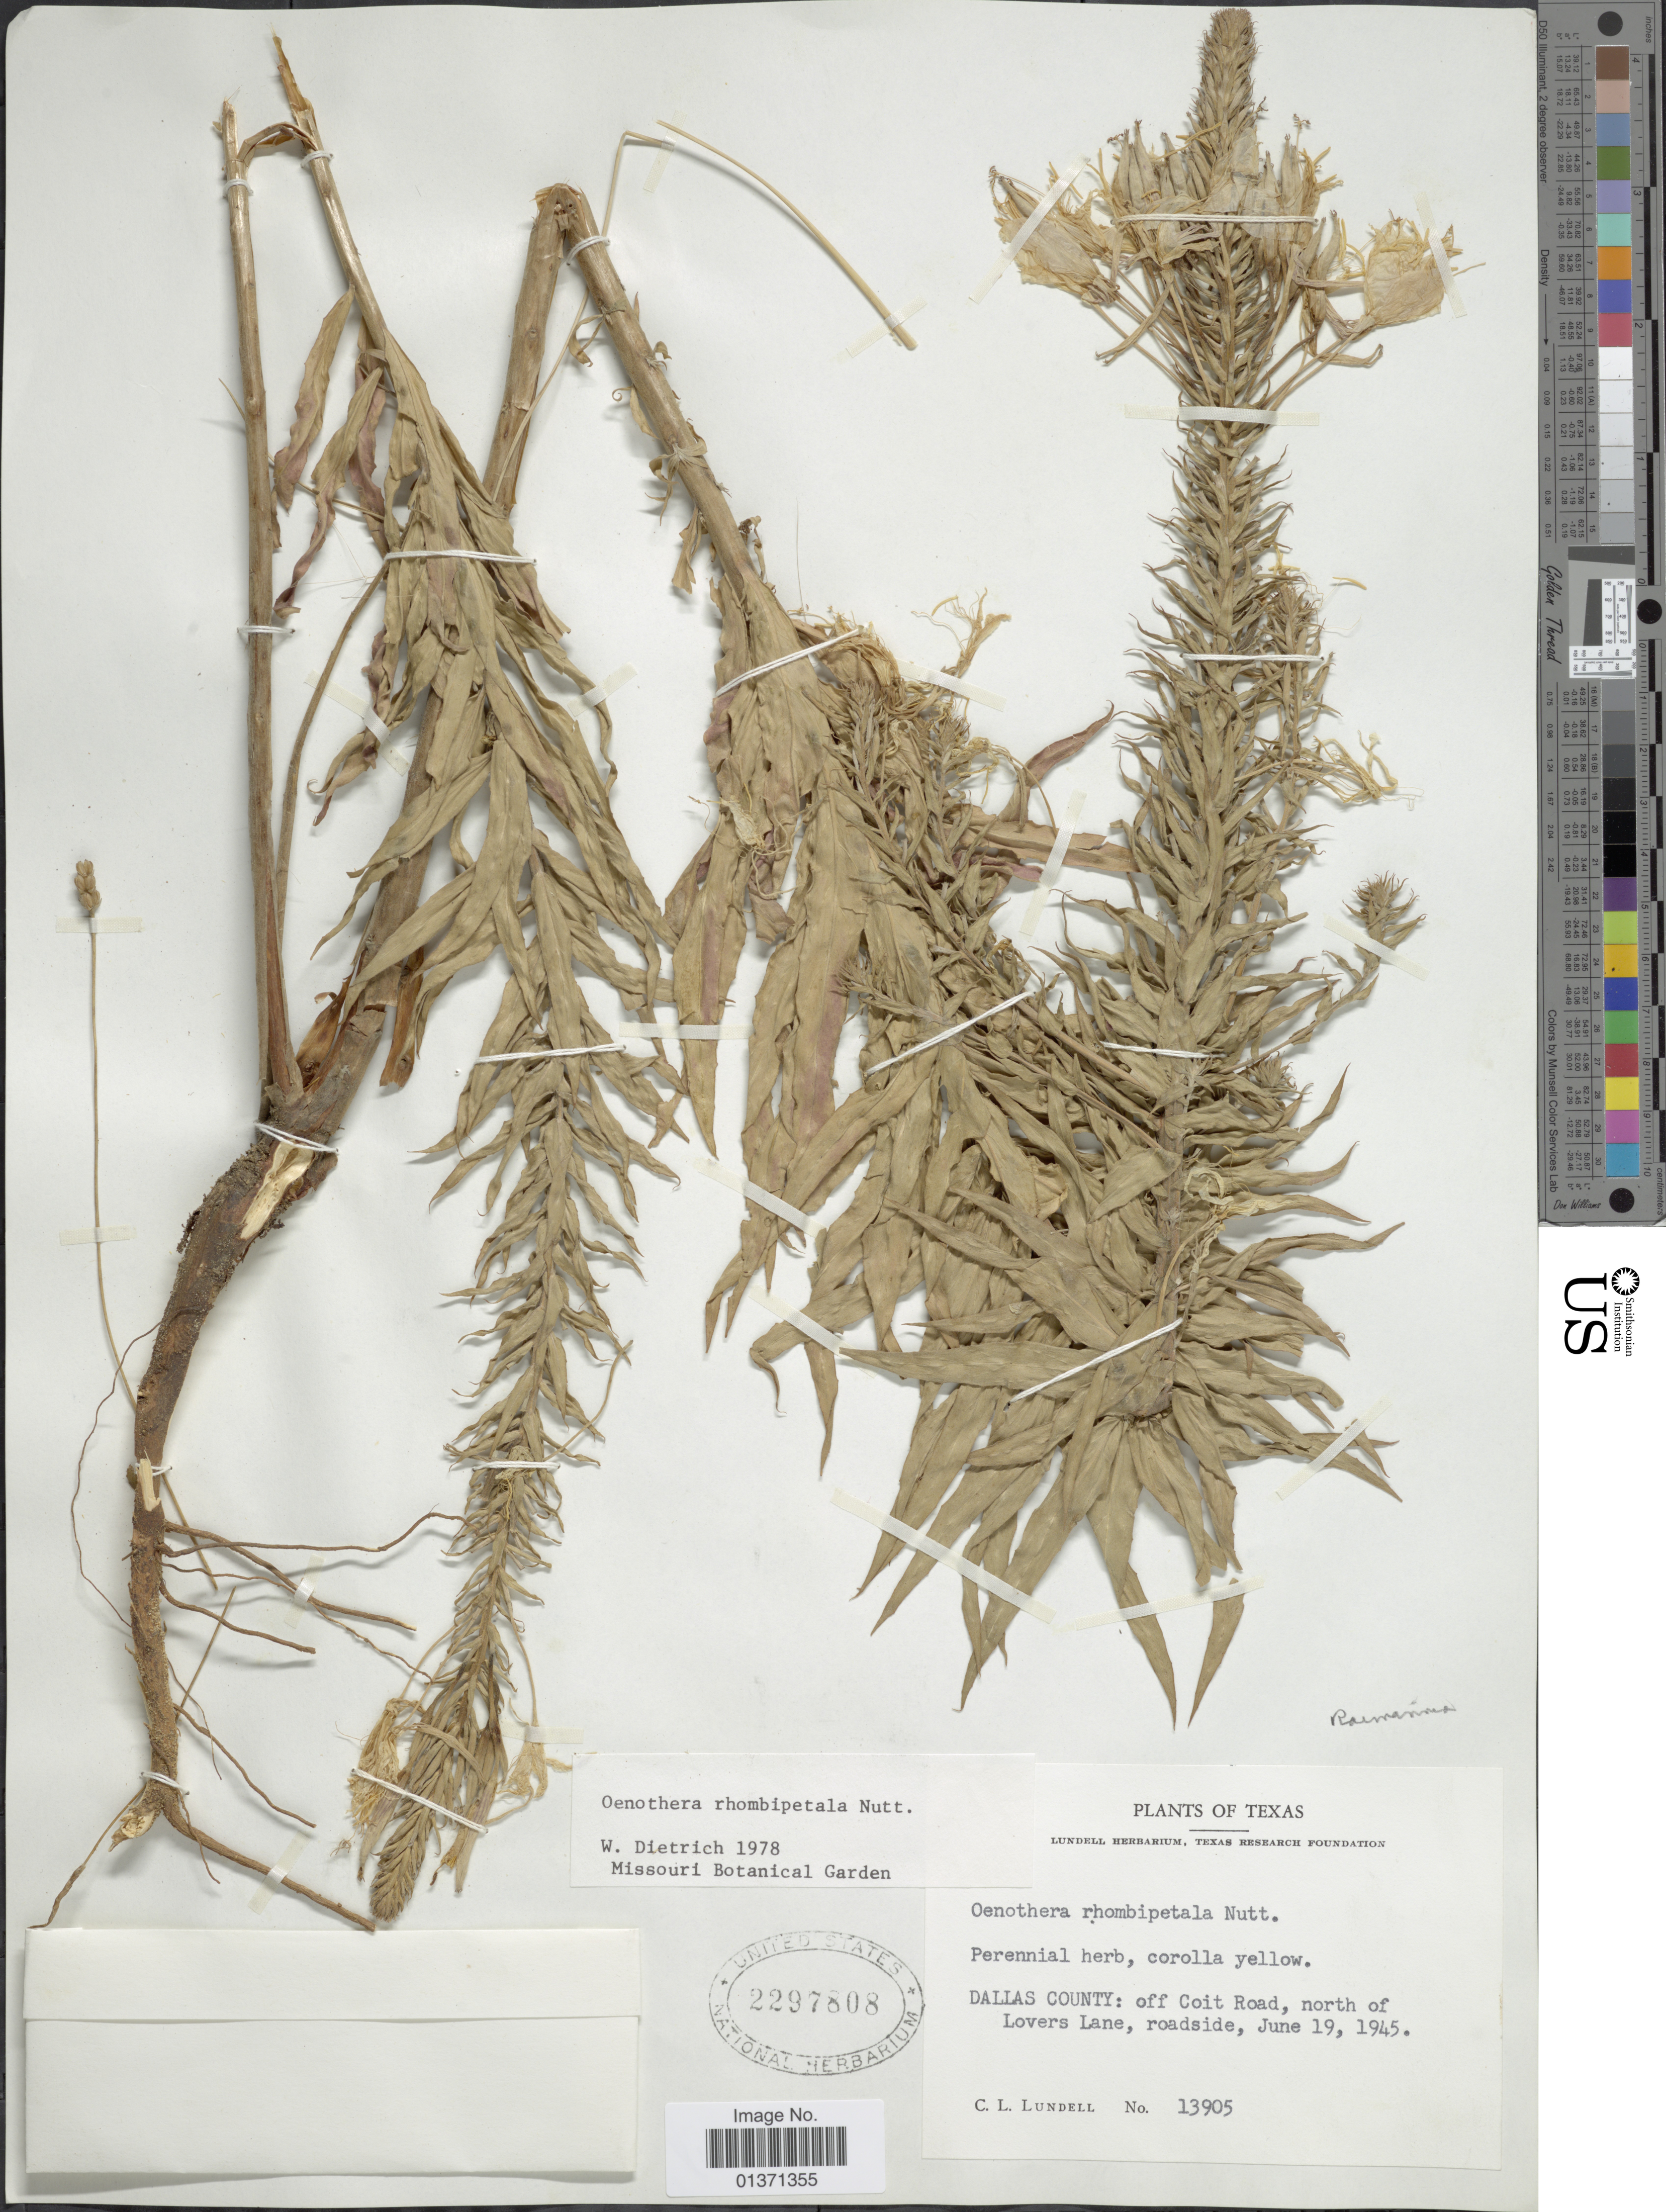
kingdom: Plantae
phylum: Tracheophyta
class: Magnoliopsida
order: Myrtales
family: Onagraceae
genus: Oenothera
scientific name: Oenothera rhombipetala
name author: Nutt. ex Torr & A. Gray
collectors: C. L. Lundell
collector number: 13905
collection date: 1945-06-19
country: United States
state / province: Texas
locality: Dallas County: off Coit Road, north of Lovers Lane, roadside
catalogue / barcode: US 2297808